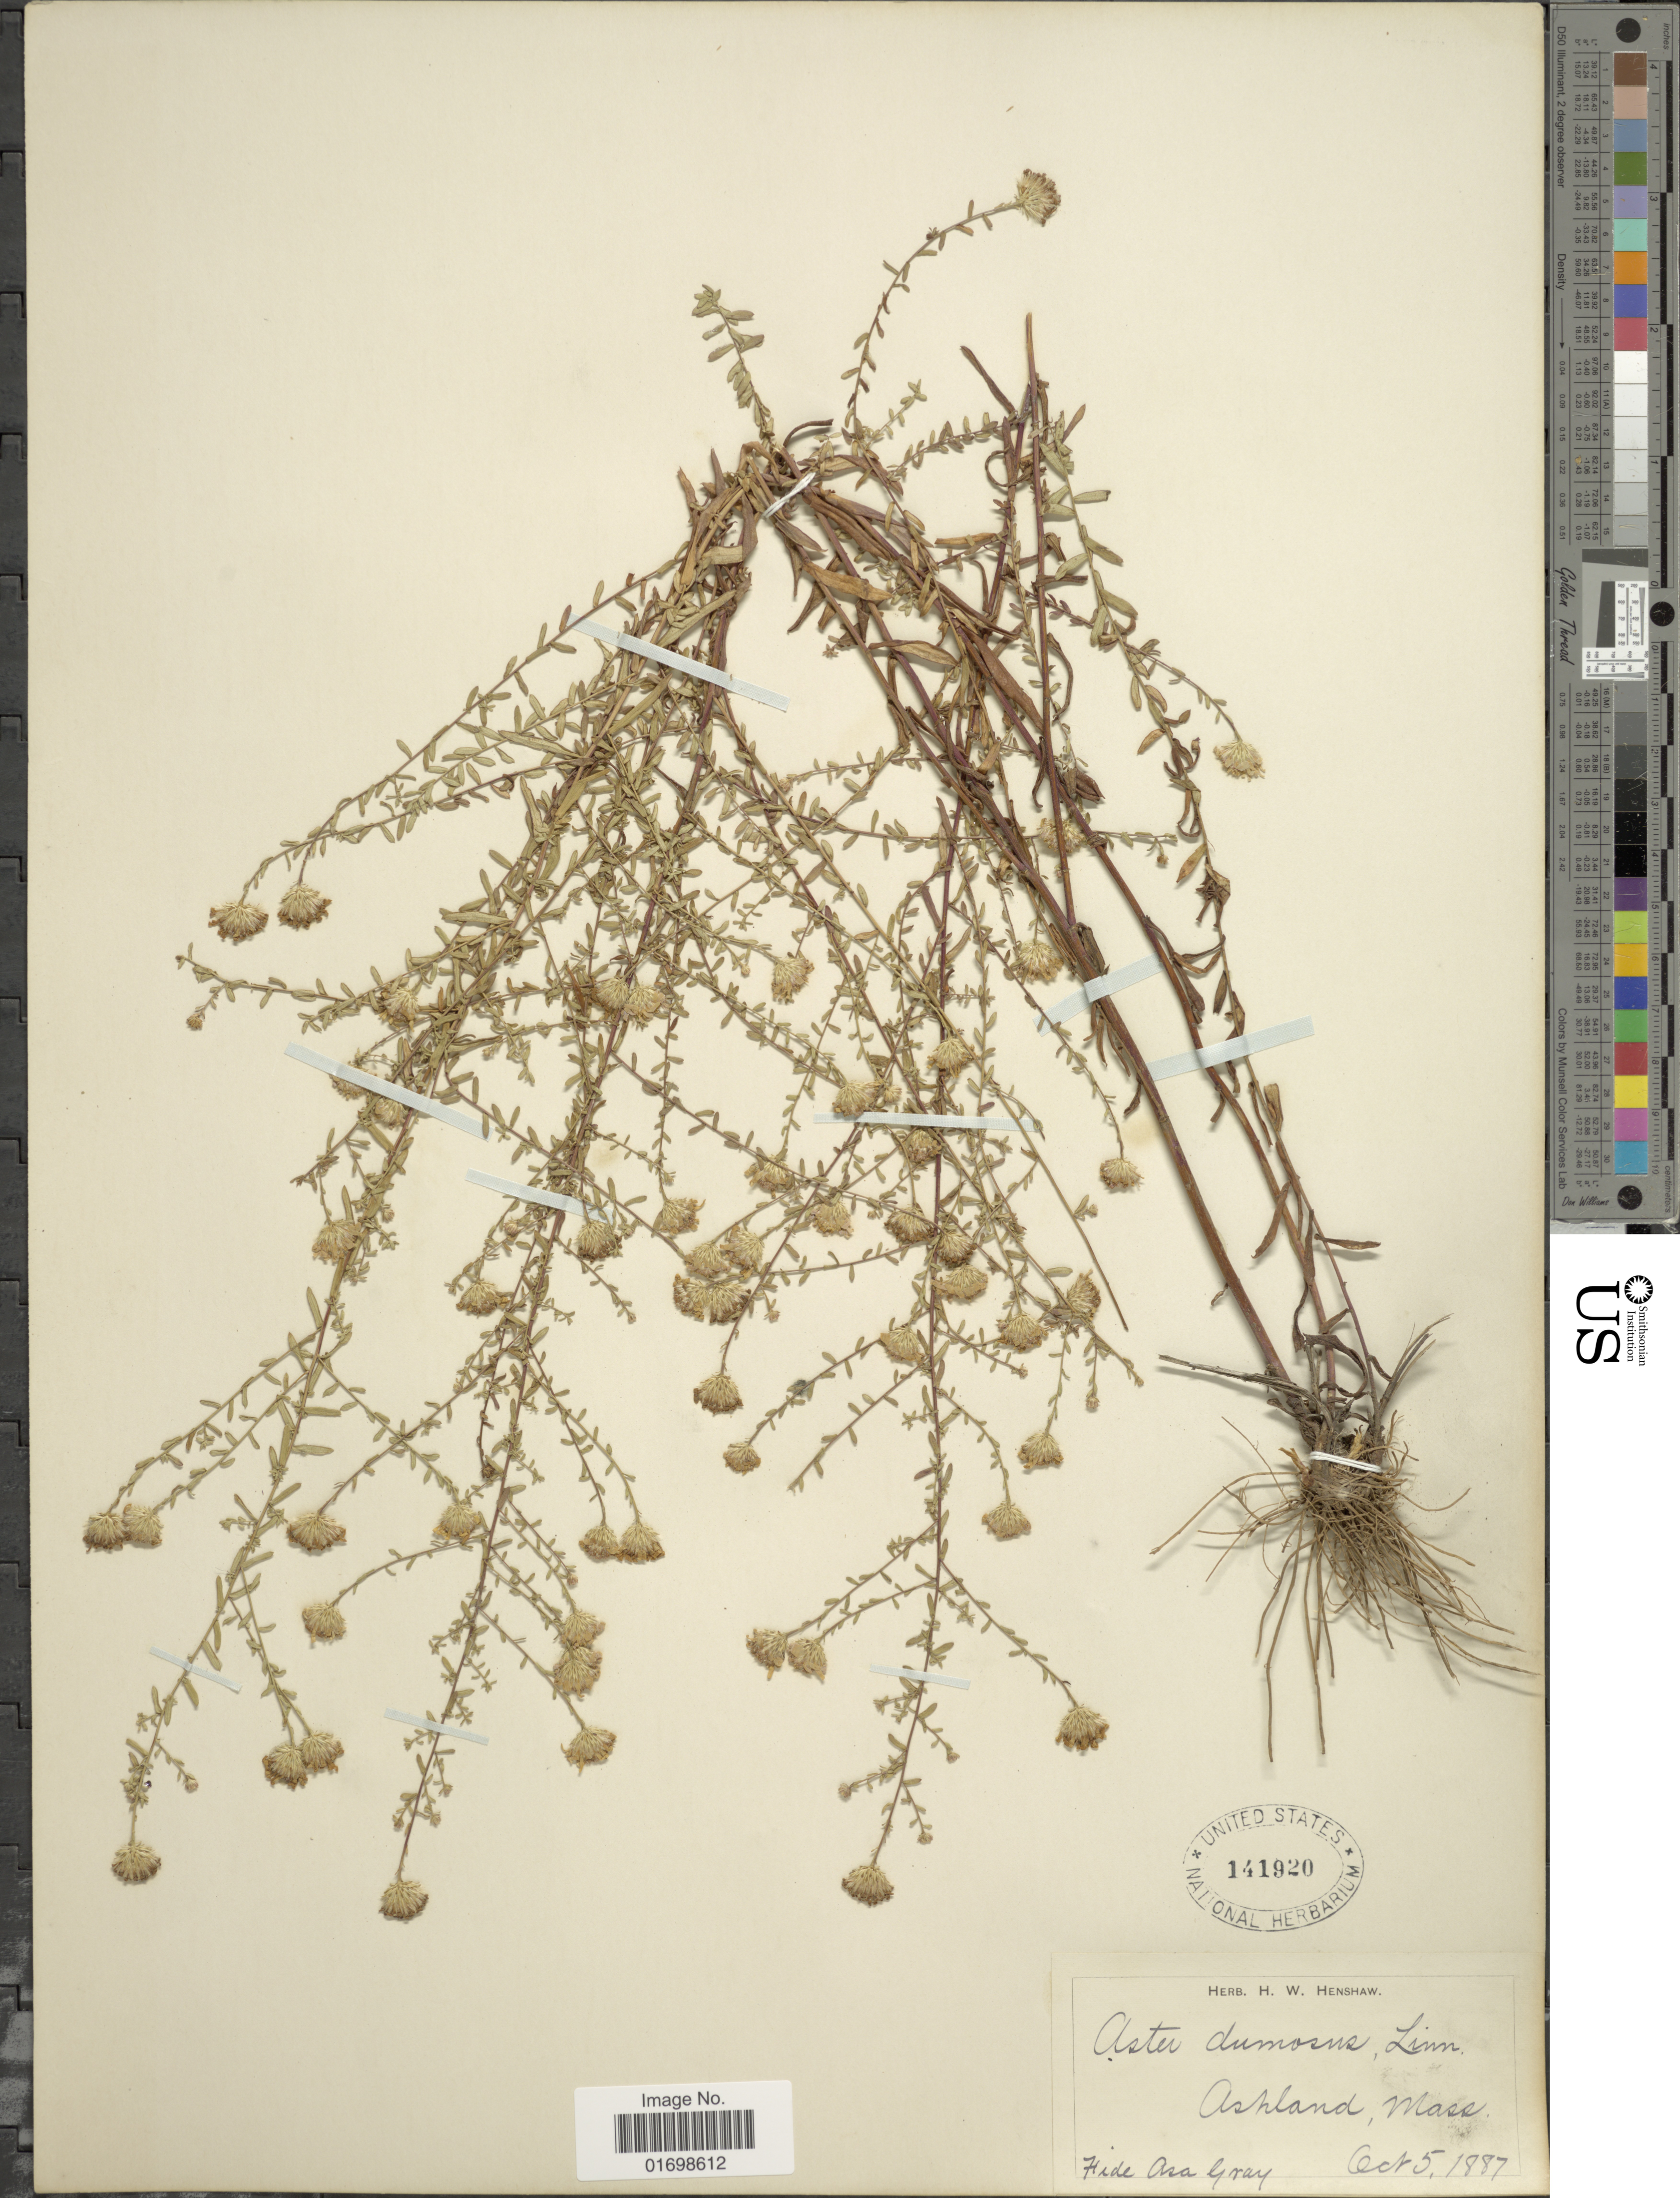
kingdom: Plantae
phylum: Tracheophyta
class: Magnoliopsida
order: Asterales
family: Asteraceae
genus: Symphyotrichum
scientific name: Symphyotrichum dumosum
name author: (L.) G.L. Nesom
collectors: ex herb. H. W. Henshaw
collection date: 1887-10-05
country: United States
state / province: Massachusetts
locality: Ashland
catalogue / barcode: US 141920